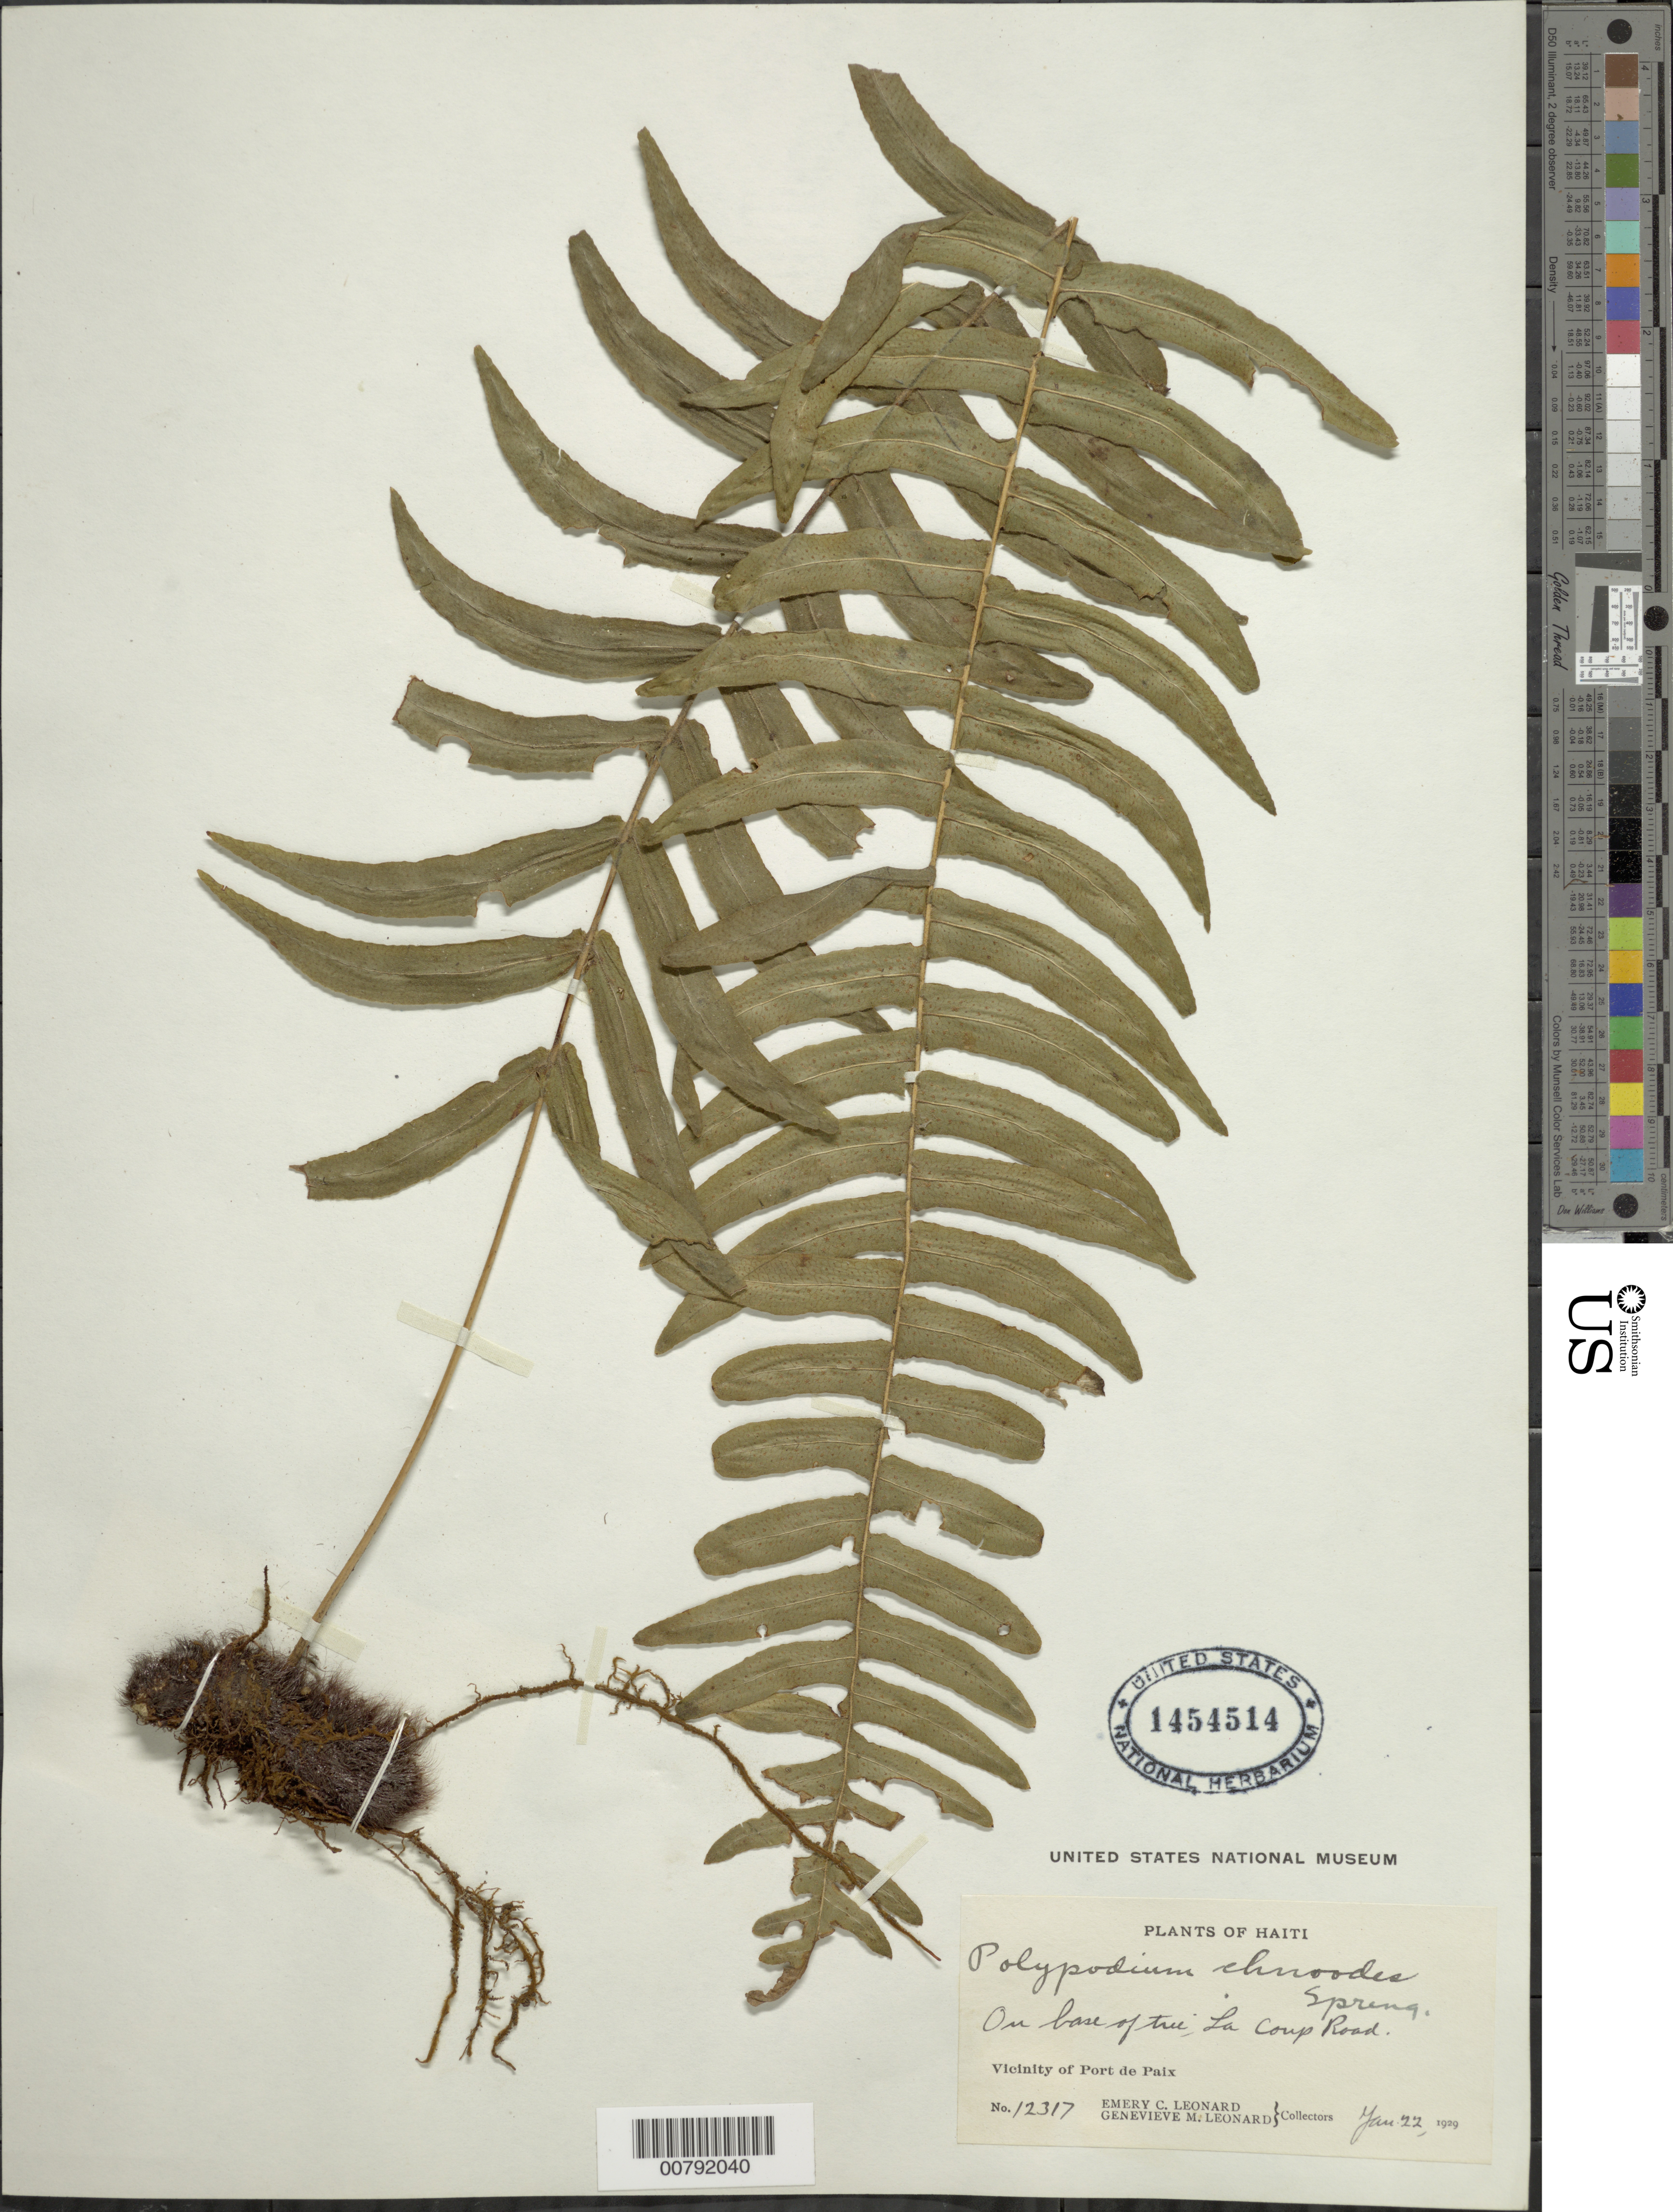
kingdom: Plantae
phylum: Tracheophyta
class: Polypodiopsida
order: Polypodiales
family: Polypodiaceae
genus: Serpocaulon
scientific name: Serpocaulon dissimile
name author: (L.) A.R. Sm.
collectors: E. C. Leonard & G. M. Leonard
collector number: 12317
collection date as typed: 22 Jan 1929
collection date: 1929-01-22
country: Haiti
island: Hispaniola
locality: Port de Paix, La Coup Road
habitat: On base of tree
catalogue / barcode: US 1454514